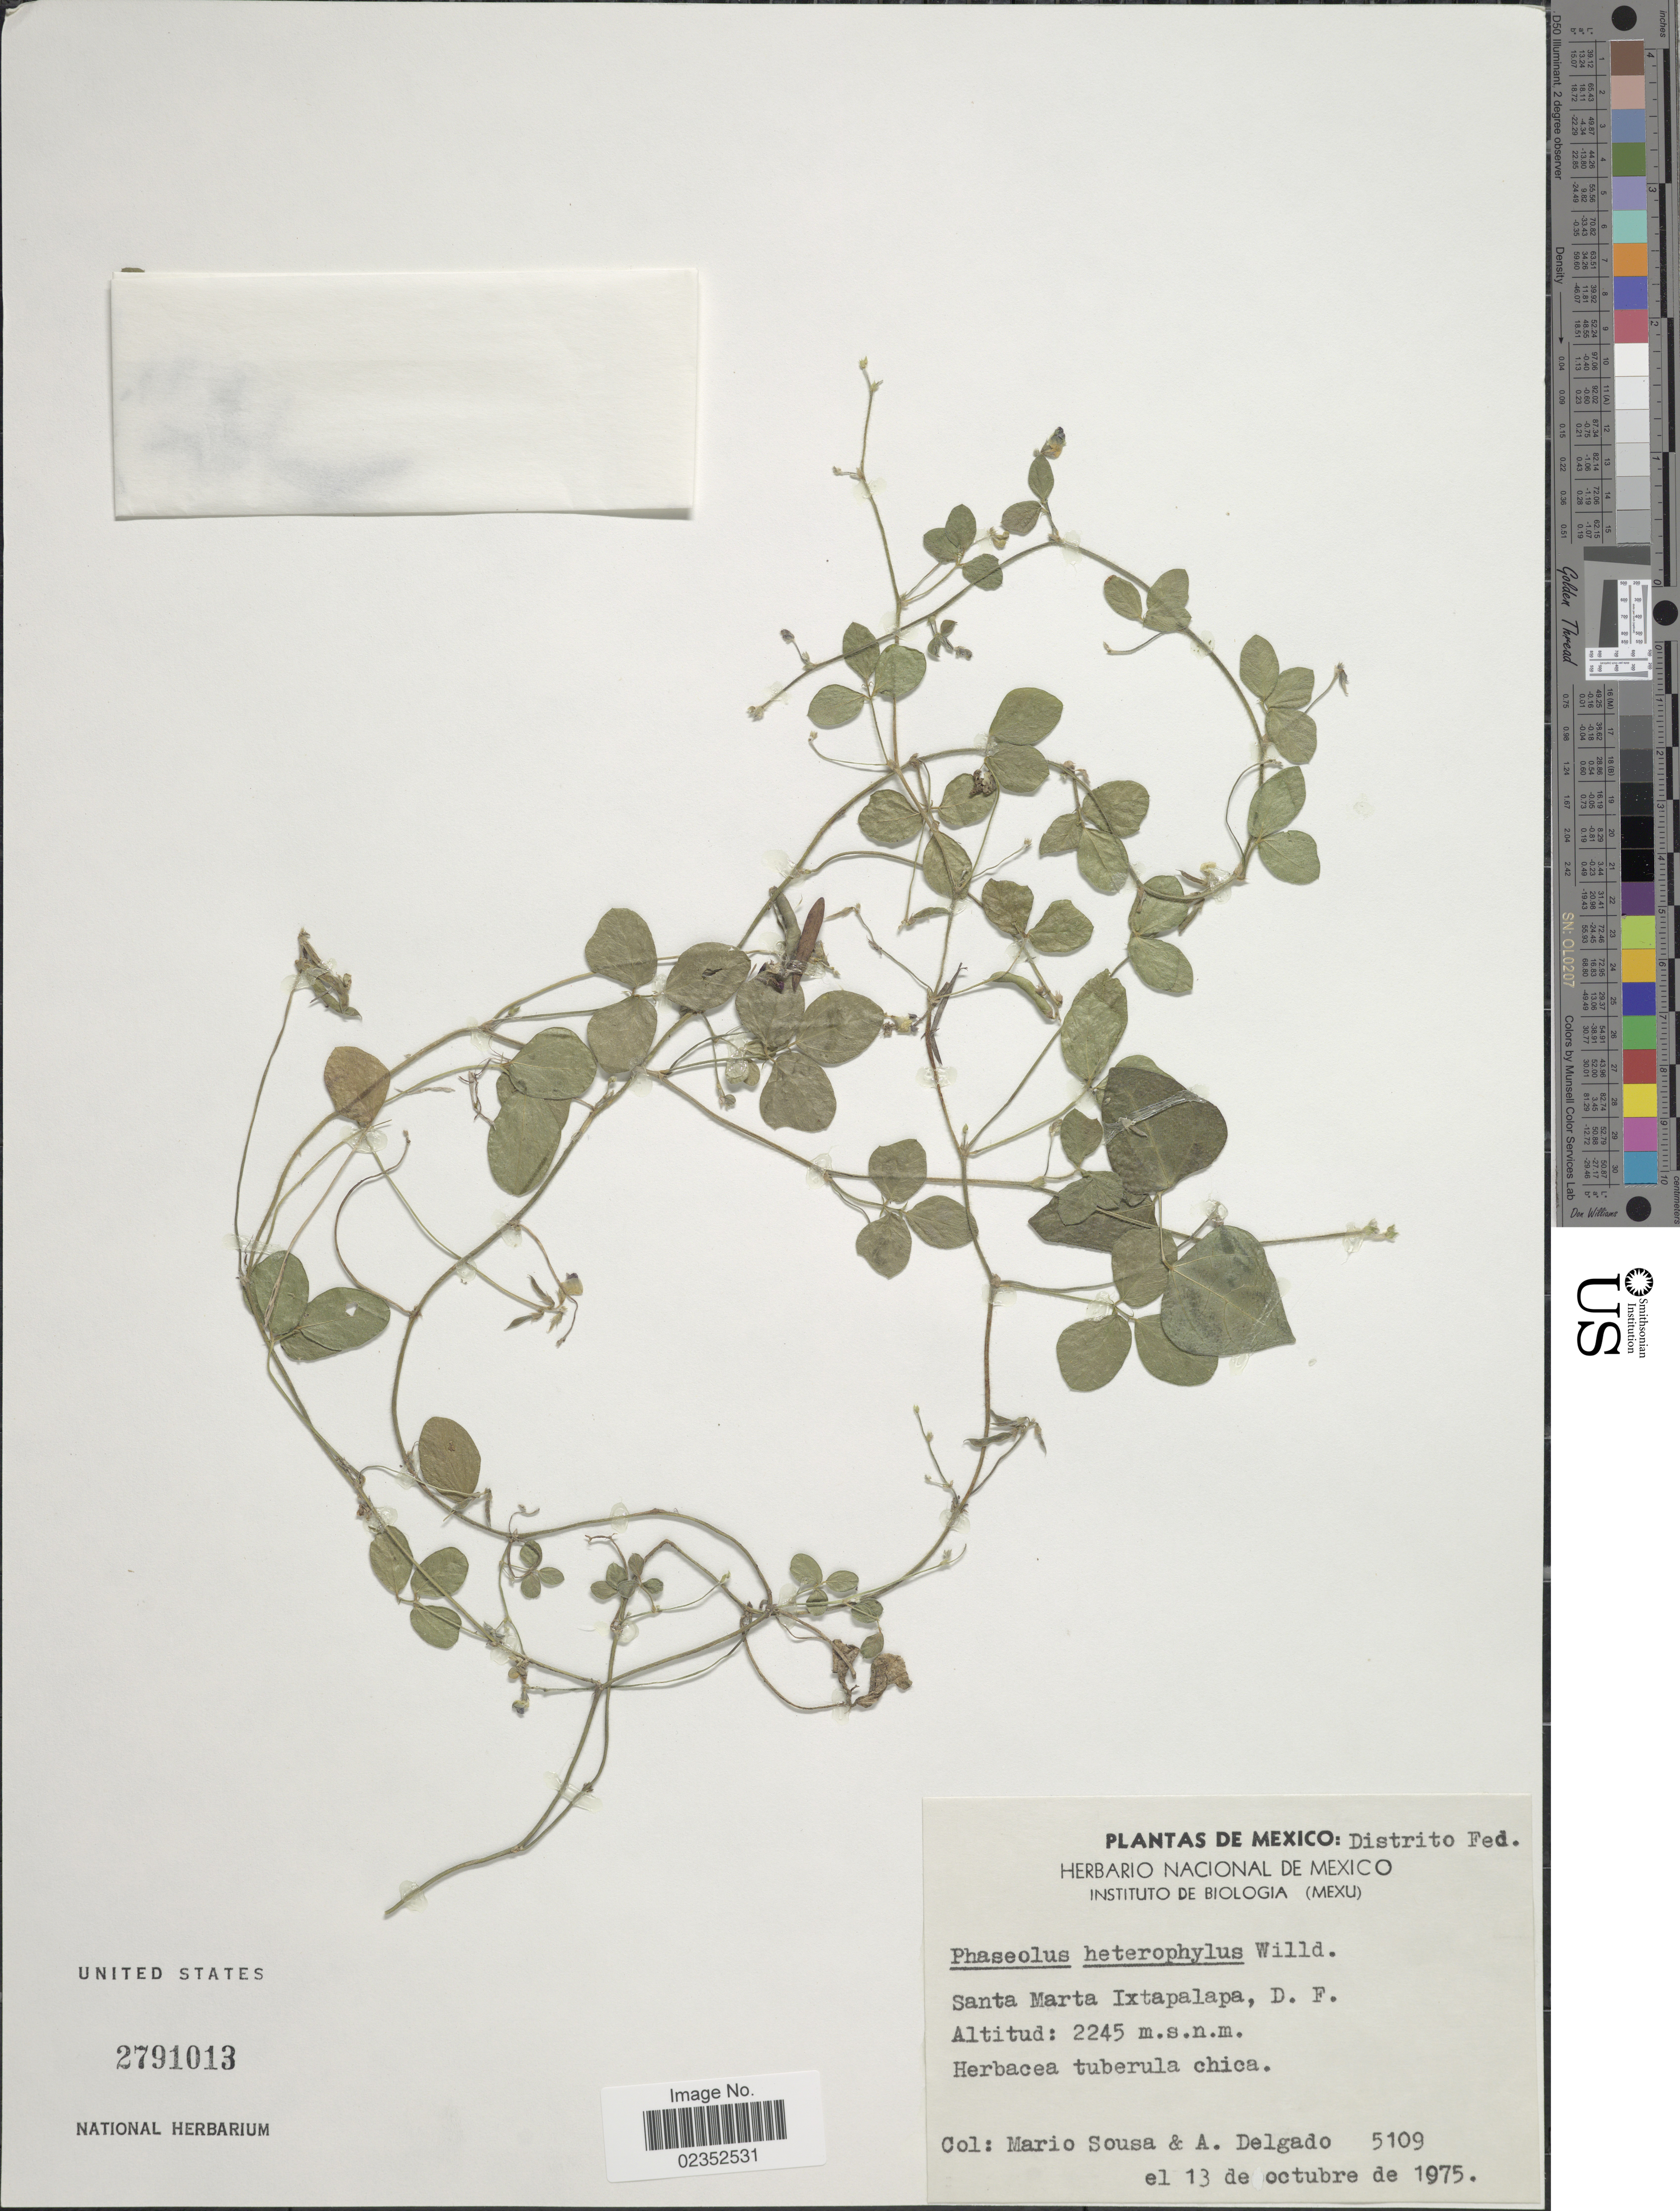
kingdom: Plantae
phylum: Tracheophyta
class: Magnoliopsida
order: Fabales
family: Fabaceae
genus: Macroptilium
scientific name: Macroptilium gibbosifolium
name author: (Ortega) A. Delgado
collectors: M. Sousa S. & A. A. Delgado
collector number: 5109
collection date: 1975-10-13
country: Mexico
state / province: Distrito Federal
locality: Santa Marta Ixtapalapa, D. F.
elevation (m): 2245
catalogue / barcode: US 2791013